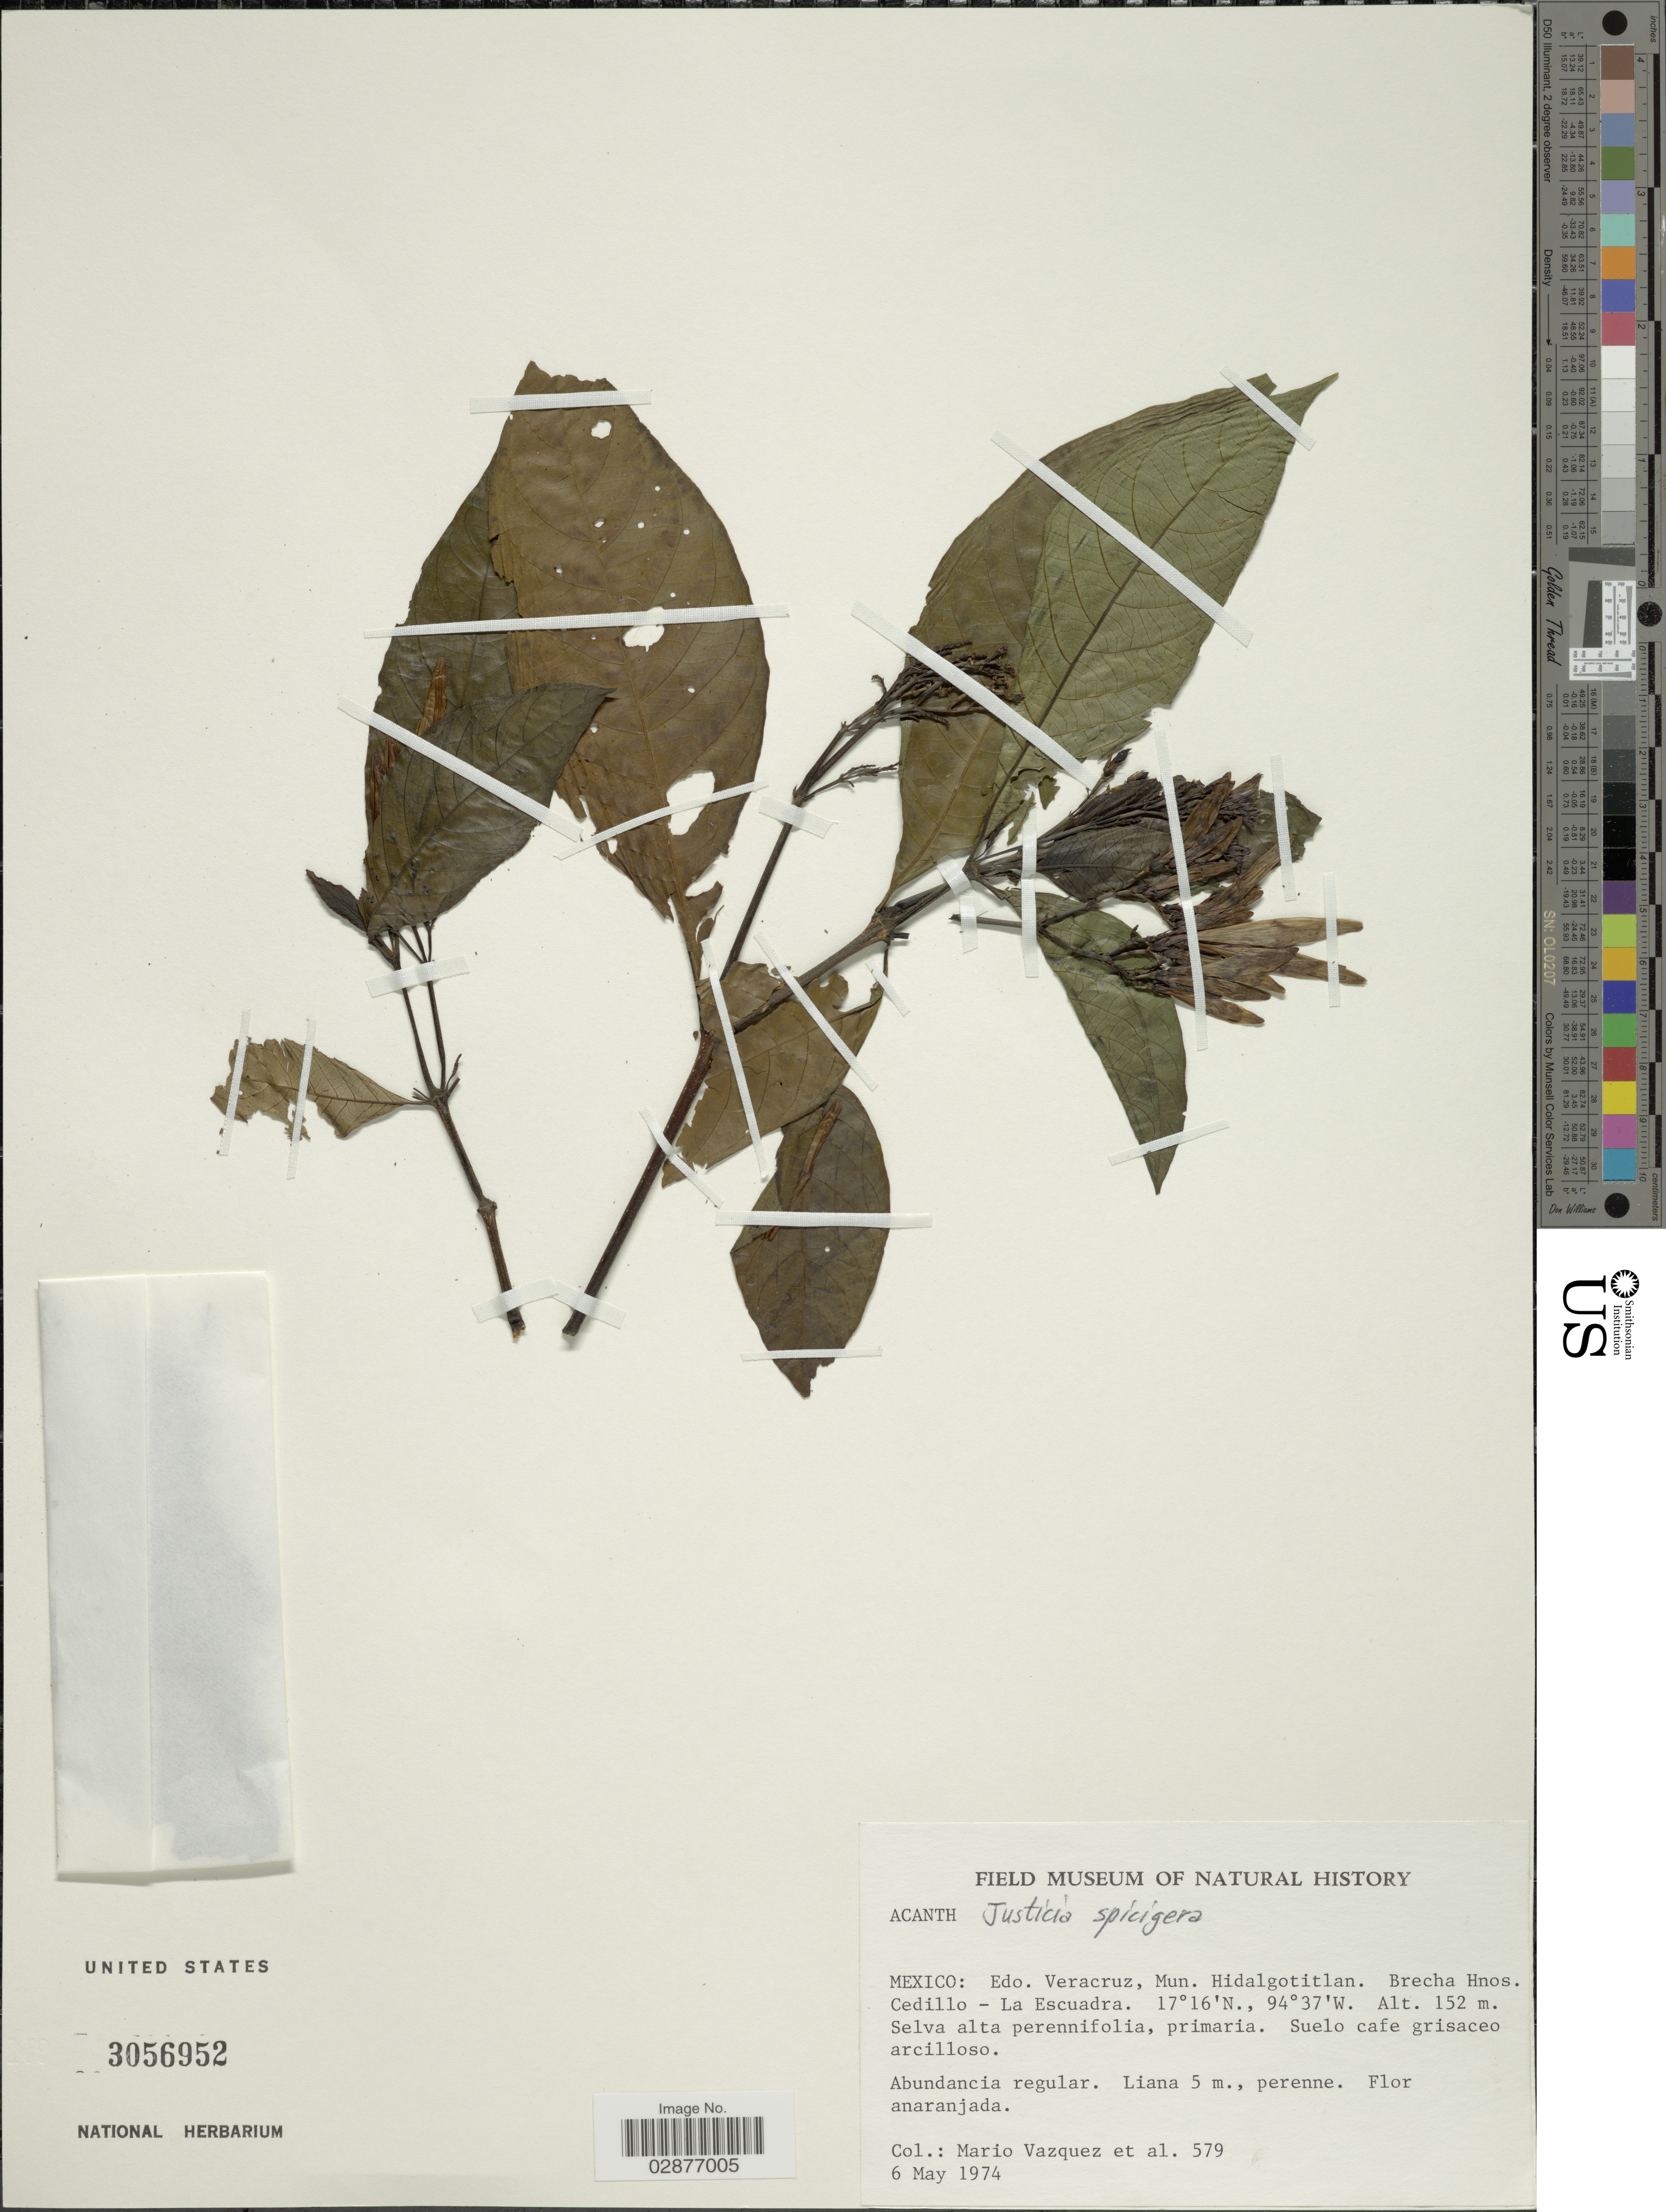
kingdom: Plantae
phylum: Tracheophyta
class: Magnoliopsida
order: Lamiales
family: Acanthaceae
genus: Justicia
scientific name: Justicia spicigera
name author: Schltdl.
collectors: M. Vázquez & et al.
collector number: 579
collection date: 1974-05-06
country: Mexico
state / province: Veracruz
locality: Edo. Veracruz, Mun. Hidalgotitlan. Brecha Hnos. Cedillo - La Escuadra.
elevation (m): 152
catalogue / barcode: US 3056952